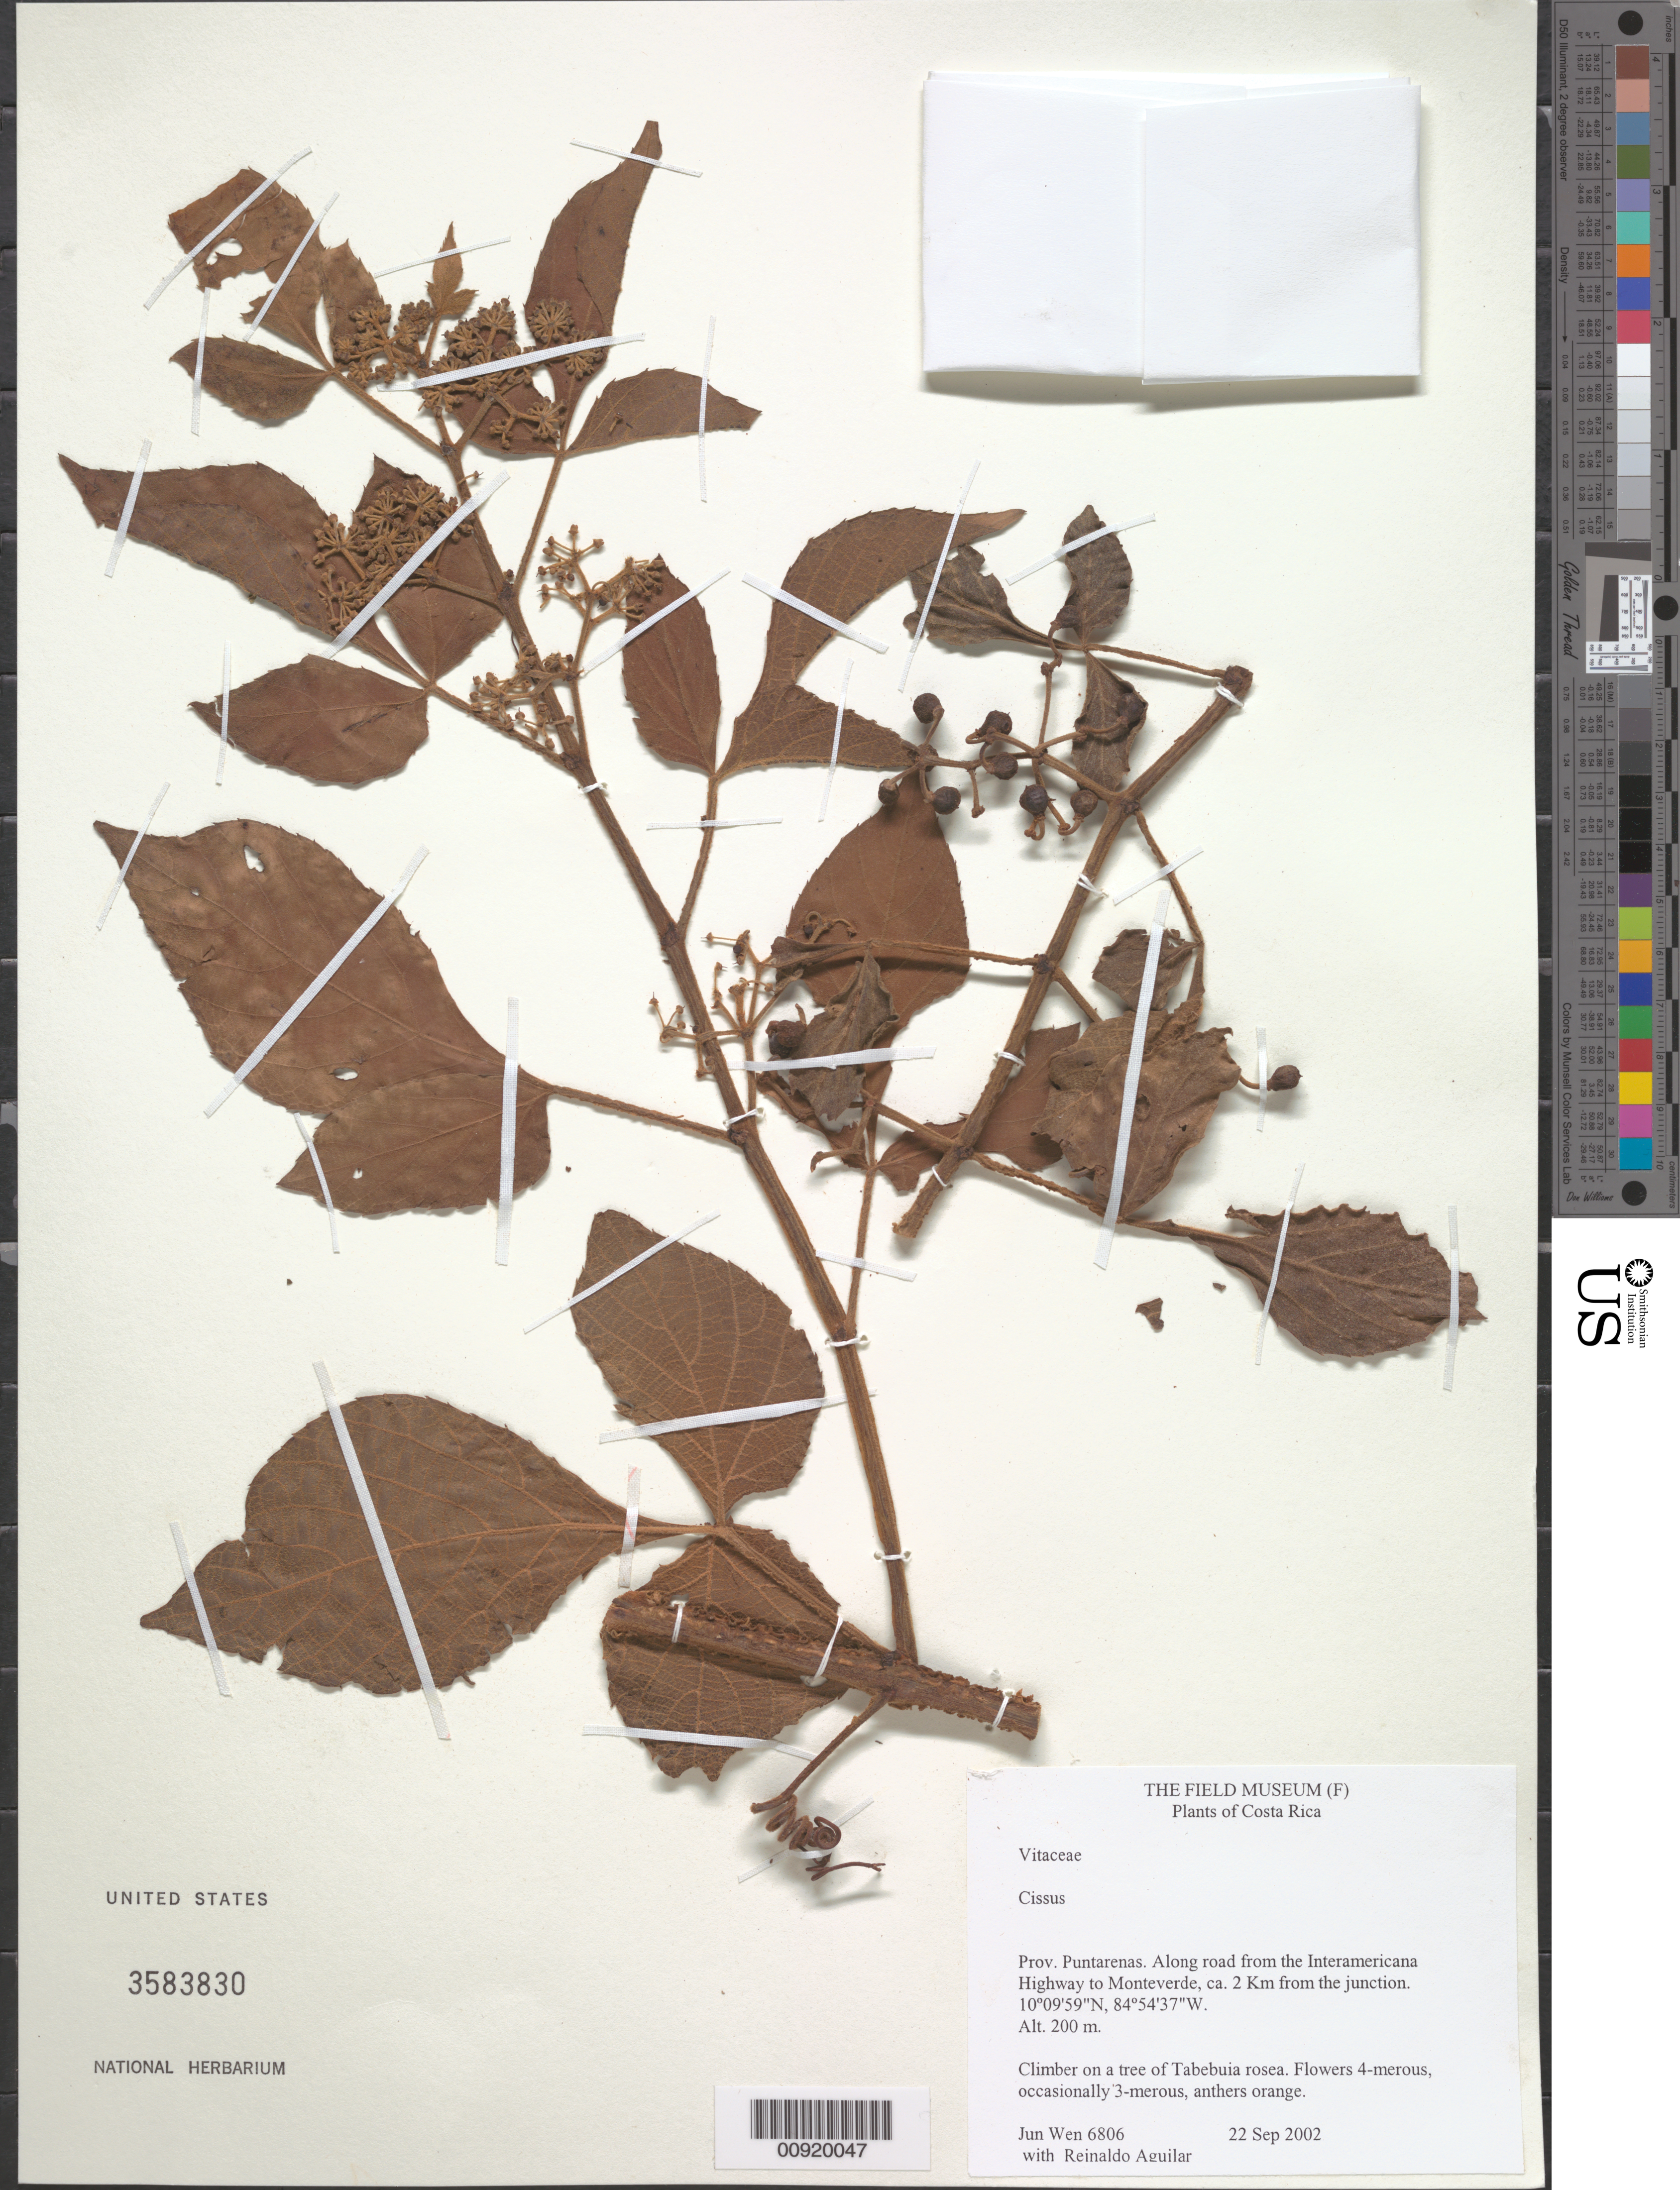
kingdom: Plantae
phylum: Tracheophyta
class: Magnoliopsida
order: Vitales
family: Vitaceae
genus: Cissus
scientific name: Cissus sp.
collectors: J. Wen & R. Aguilar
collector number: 6806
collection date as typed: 22 Sep 2002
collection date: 2002-09-22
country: Costa Rica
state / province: Puntarenas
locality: Along road from the Interamericana Highway to Monteverde, ca. 2 km from the junction.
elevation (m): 200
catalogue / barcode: US 3583830